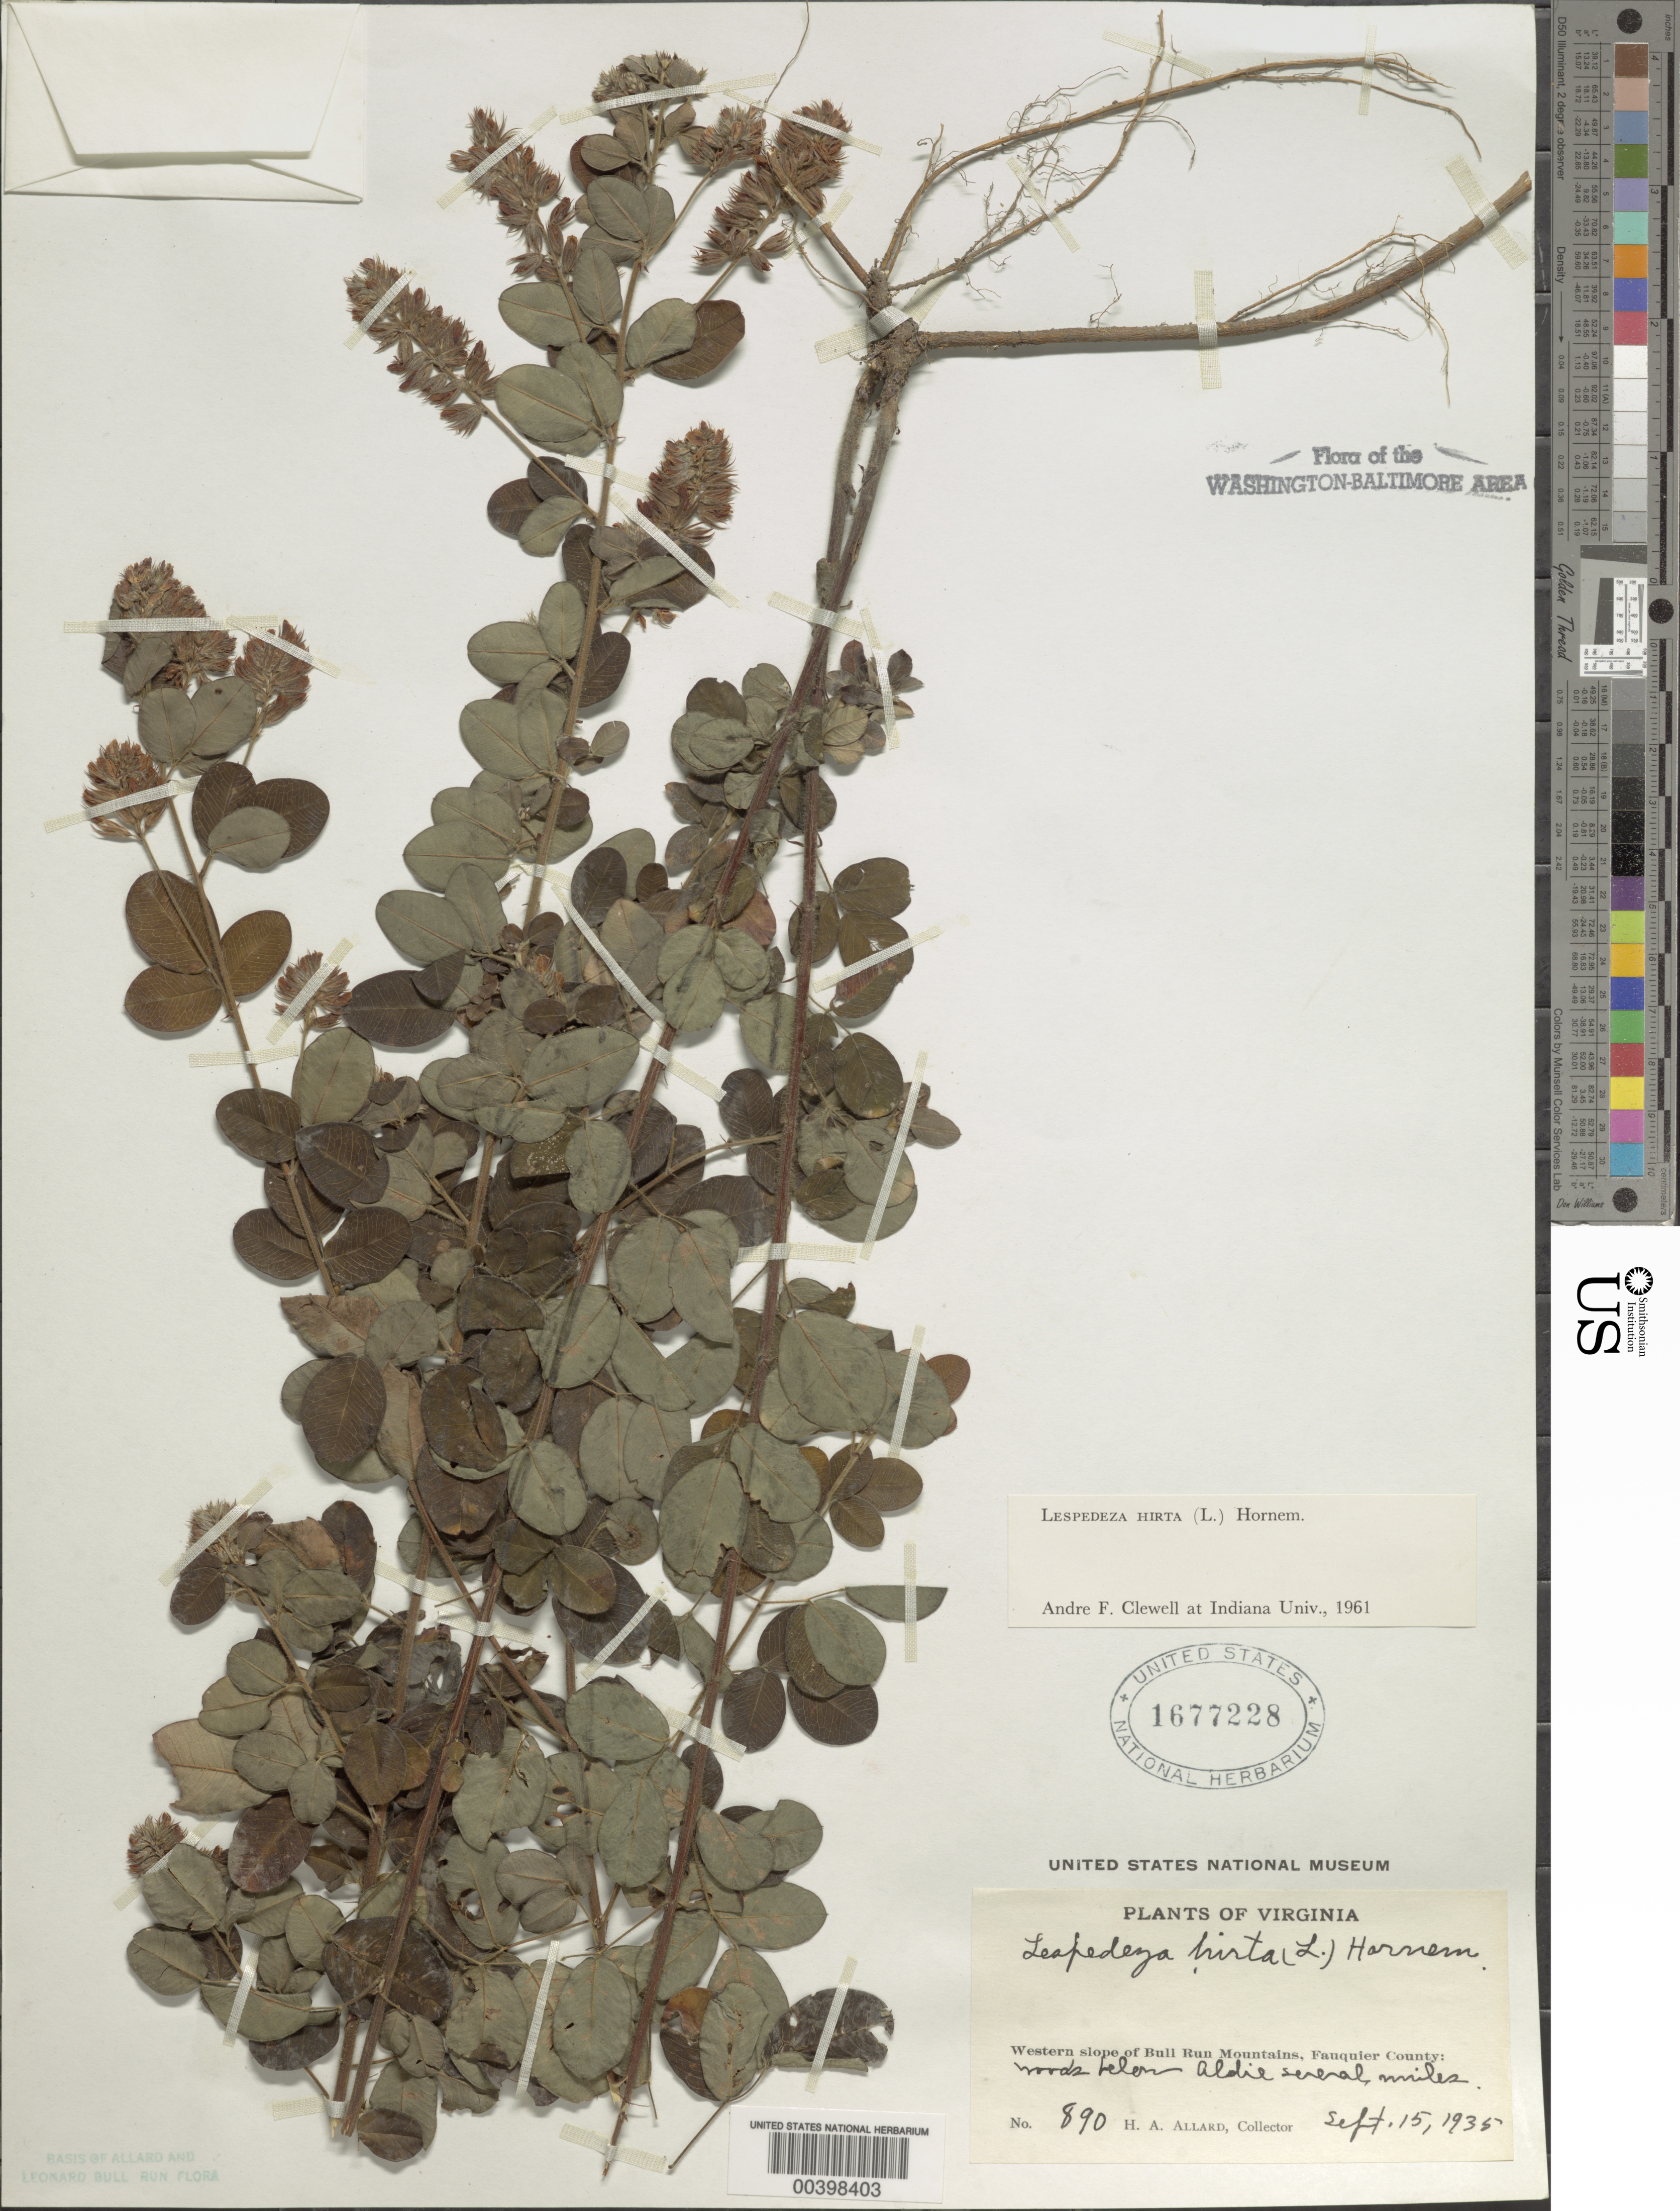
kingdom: Plantae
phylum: Tracheophyta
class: Magnoliopsida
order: Fabales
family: Fabaceae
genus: Lespedeza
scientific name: Lespedeza hirta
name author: (L.) Hornem.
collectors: H. A. Allard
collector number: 890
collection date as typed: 15 Sep 1935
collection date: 1935-09-15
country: United States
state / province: Virginia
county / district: Fauquier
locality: Below Aldie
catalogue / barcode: US 1677228